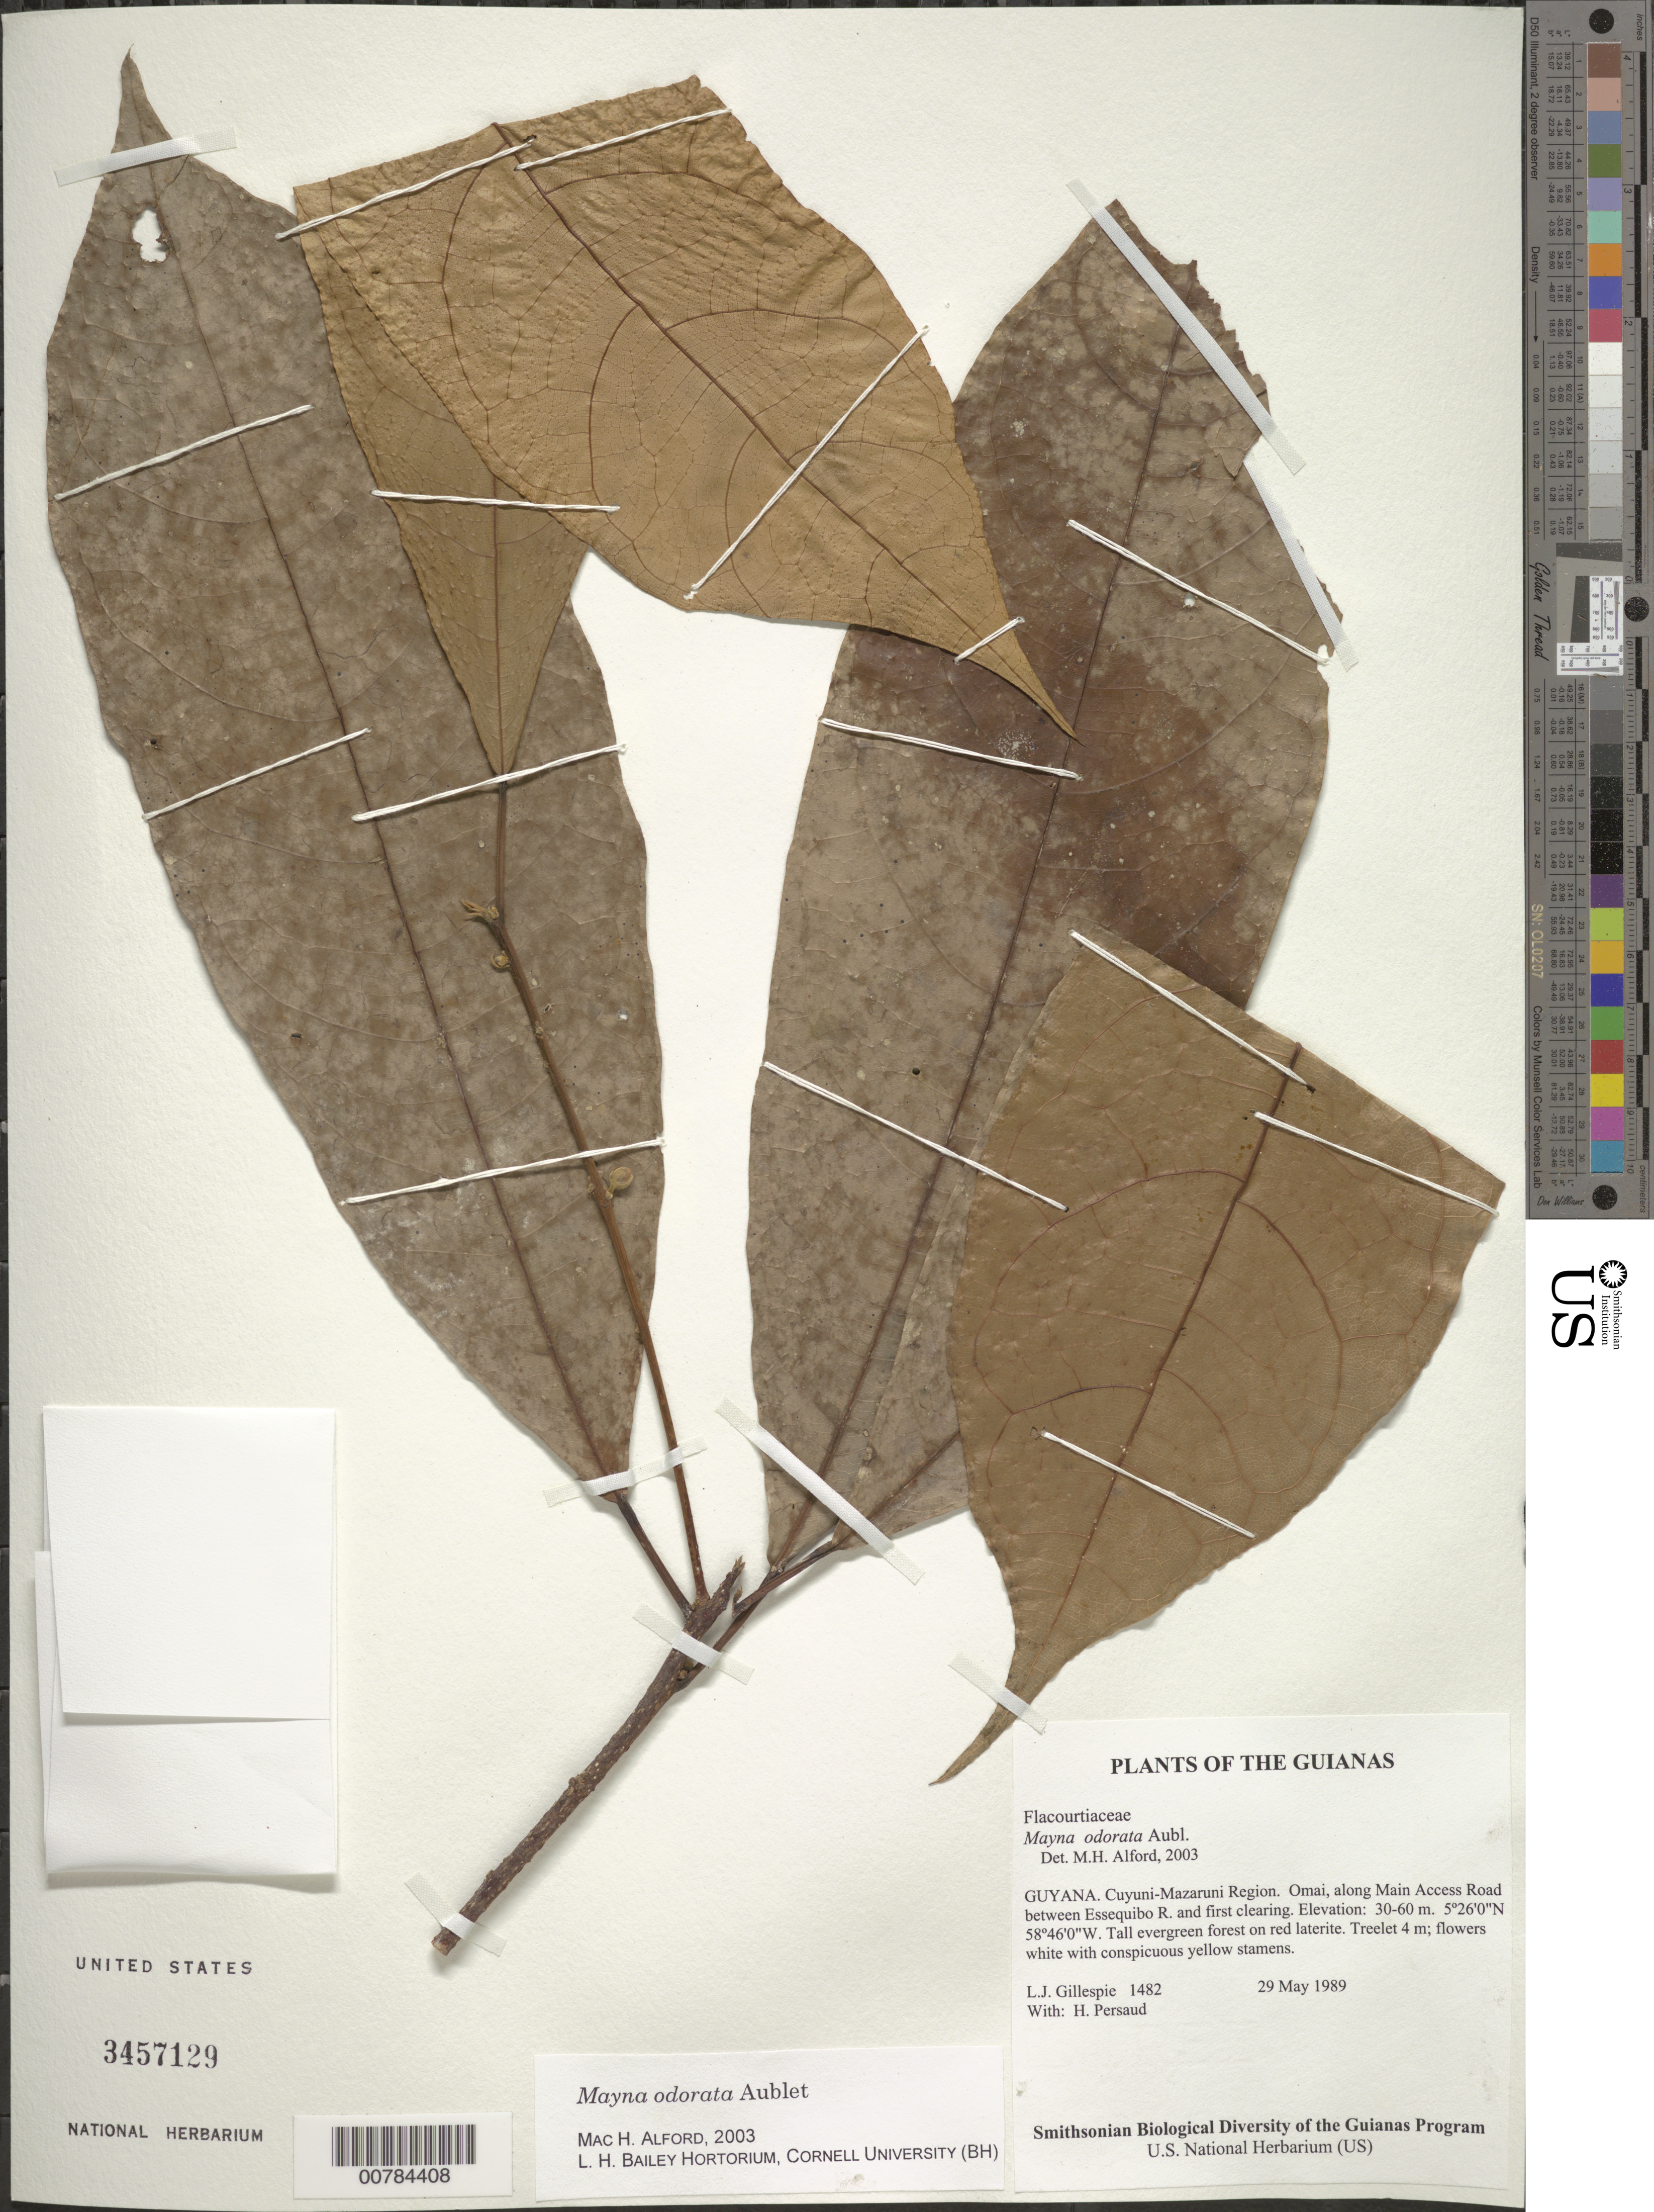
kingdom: Plantae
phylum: Tracheophyta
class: Magnoliopsida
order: Malpighiales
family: Achariaceae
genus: Mayna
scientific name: Mayna odorata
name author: Aubl.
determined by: Alford, Mac Haverson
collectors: L. J. Gillespie & H. Persaud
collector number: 1482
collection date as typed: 29 May 1989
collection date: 1989-05-29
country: Guyana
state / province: Cuyuni-Mazaruni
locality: Omai, along Main Access Road between Essequibo R. and first clearing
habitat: Tall evergreen forest on red laterite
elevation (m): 30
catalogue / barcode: US 3457129